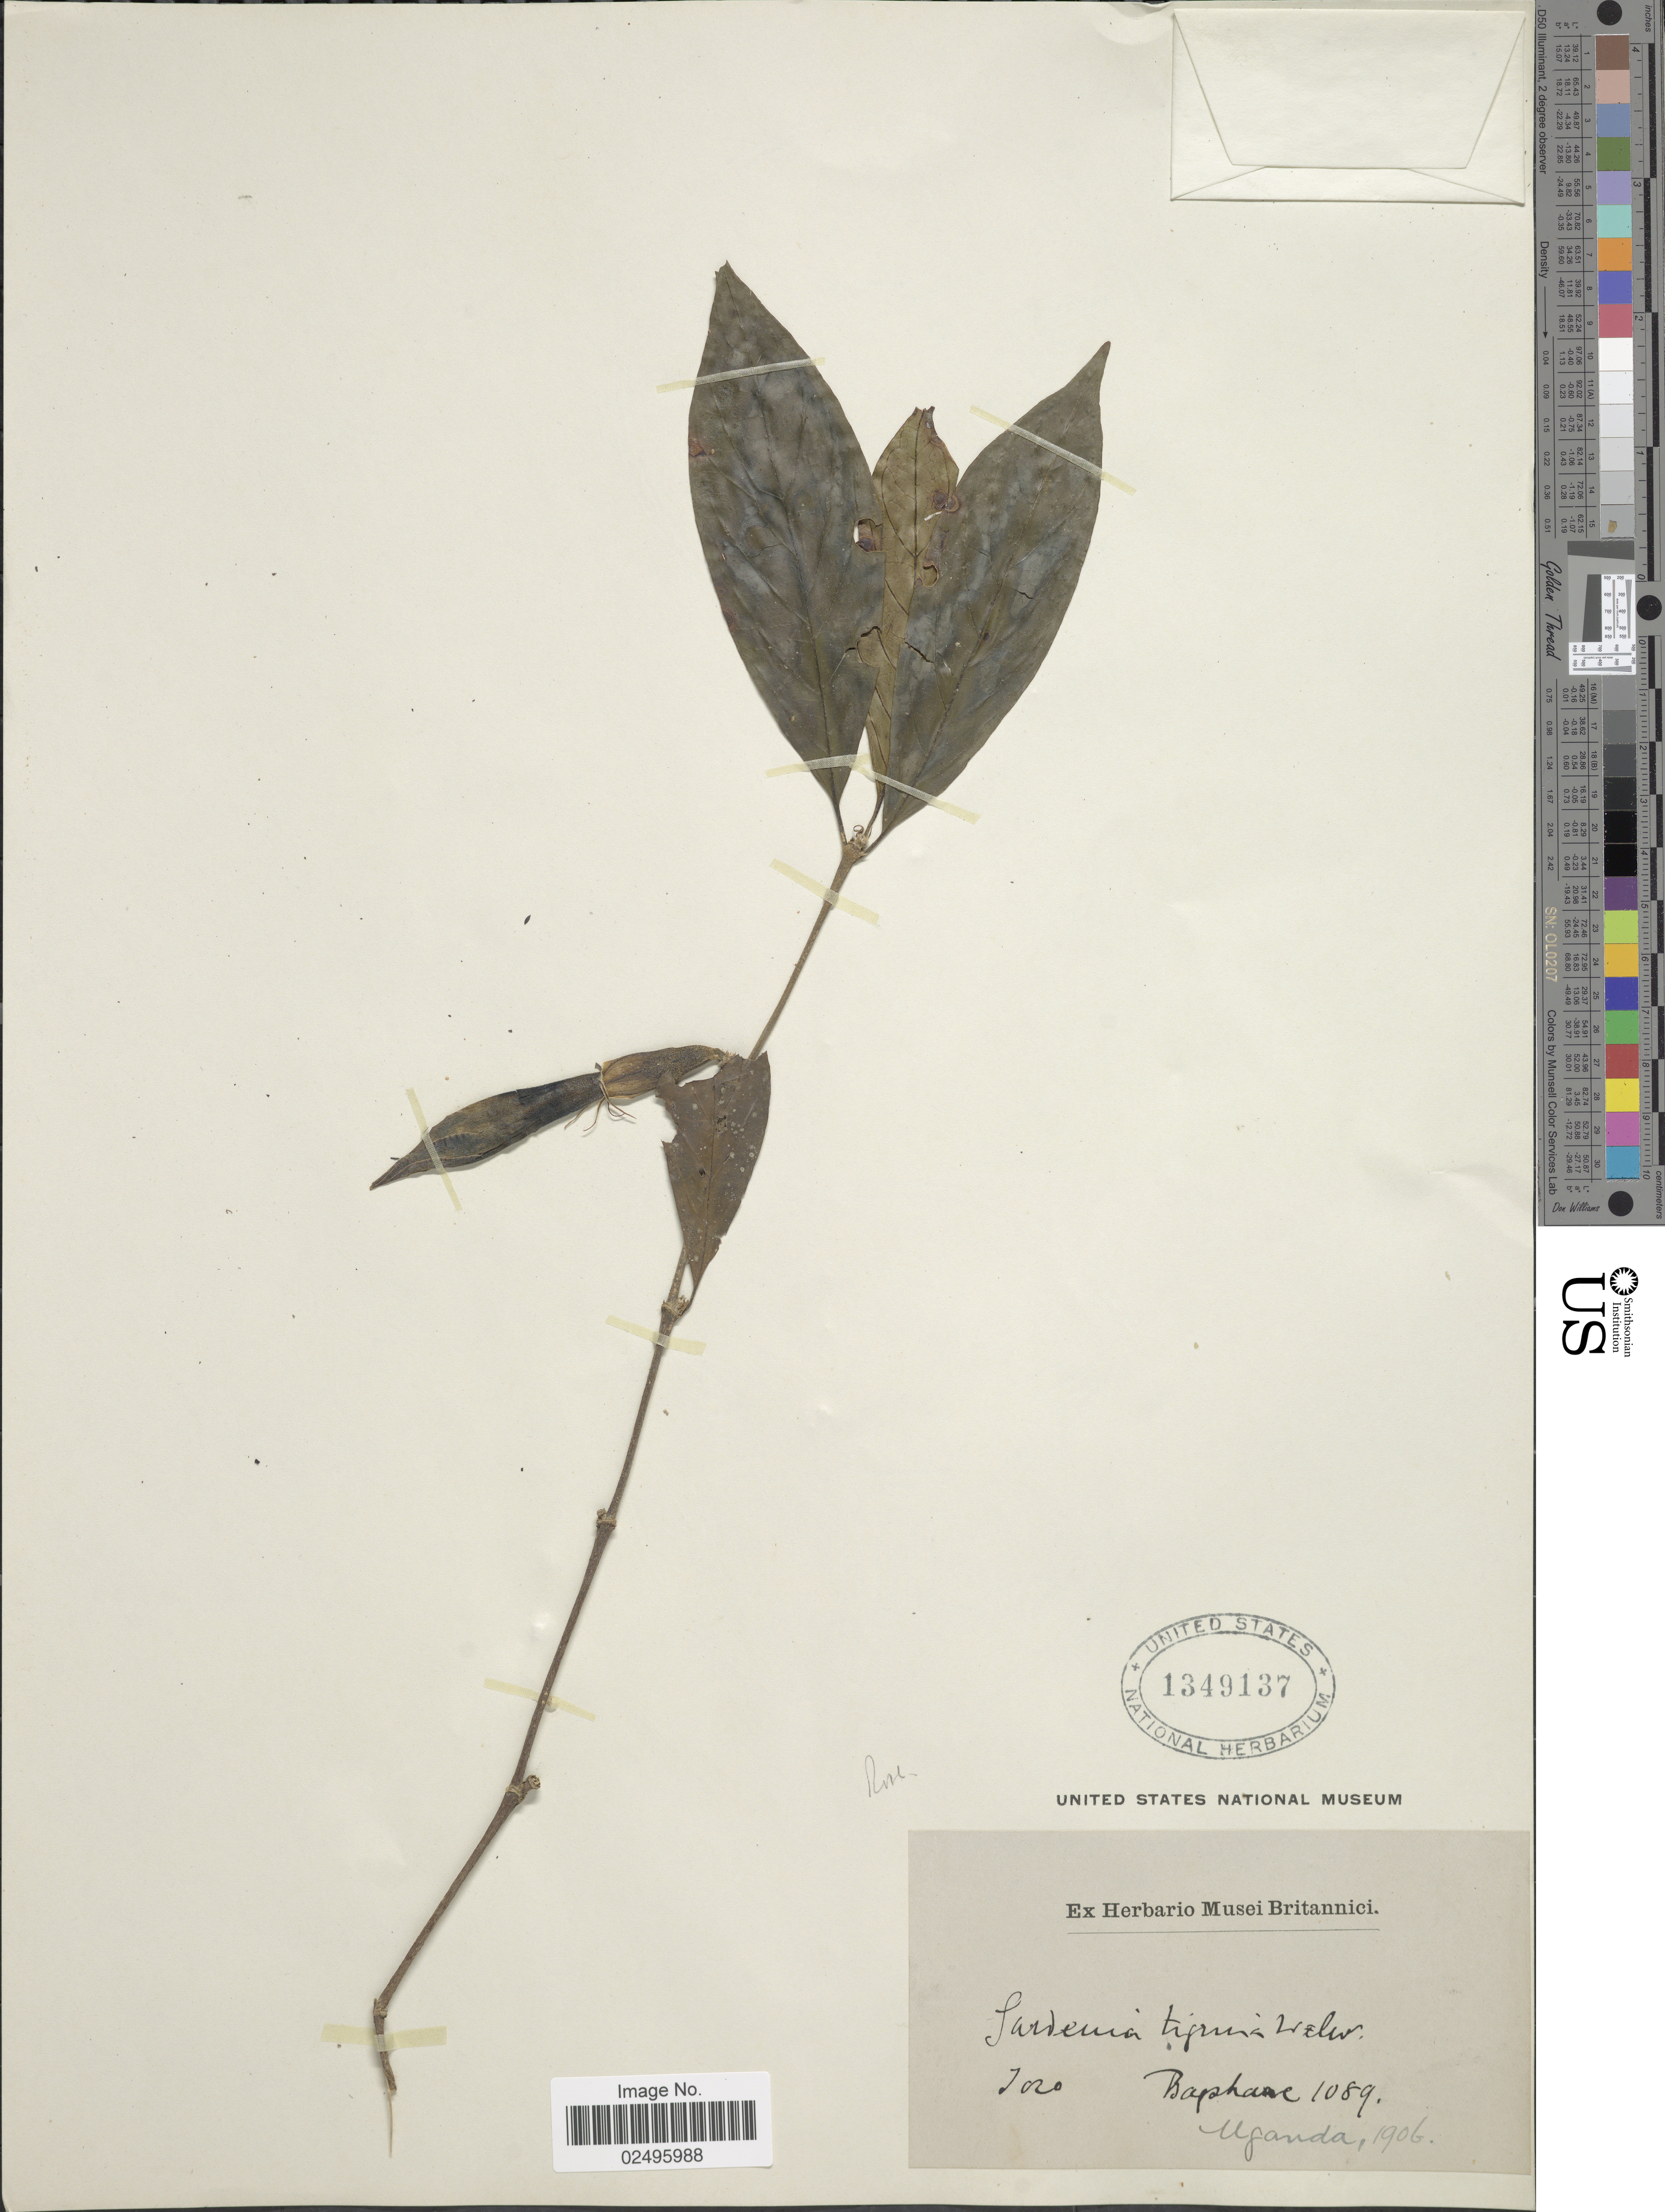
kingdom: Plantae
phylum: Tracheophyta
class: Magnoliopsida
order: Gentianales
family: Rubiaceae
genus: Rothmannia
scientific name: Rothmannia urcelliformis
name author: (Hiern) Bullock ex Robyns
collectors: Bagshawe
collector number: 1089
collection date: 1906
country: Uganda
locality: Tooro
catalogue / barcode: US 1349137